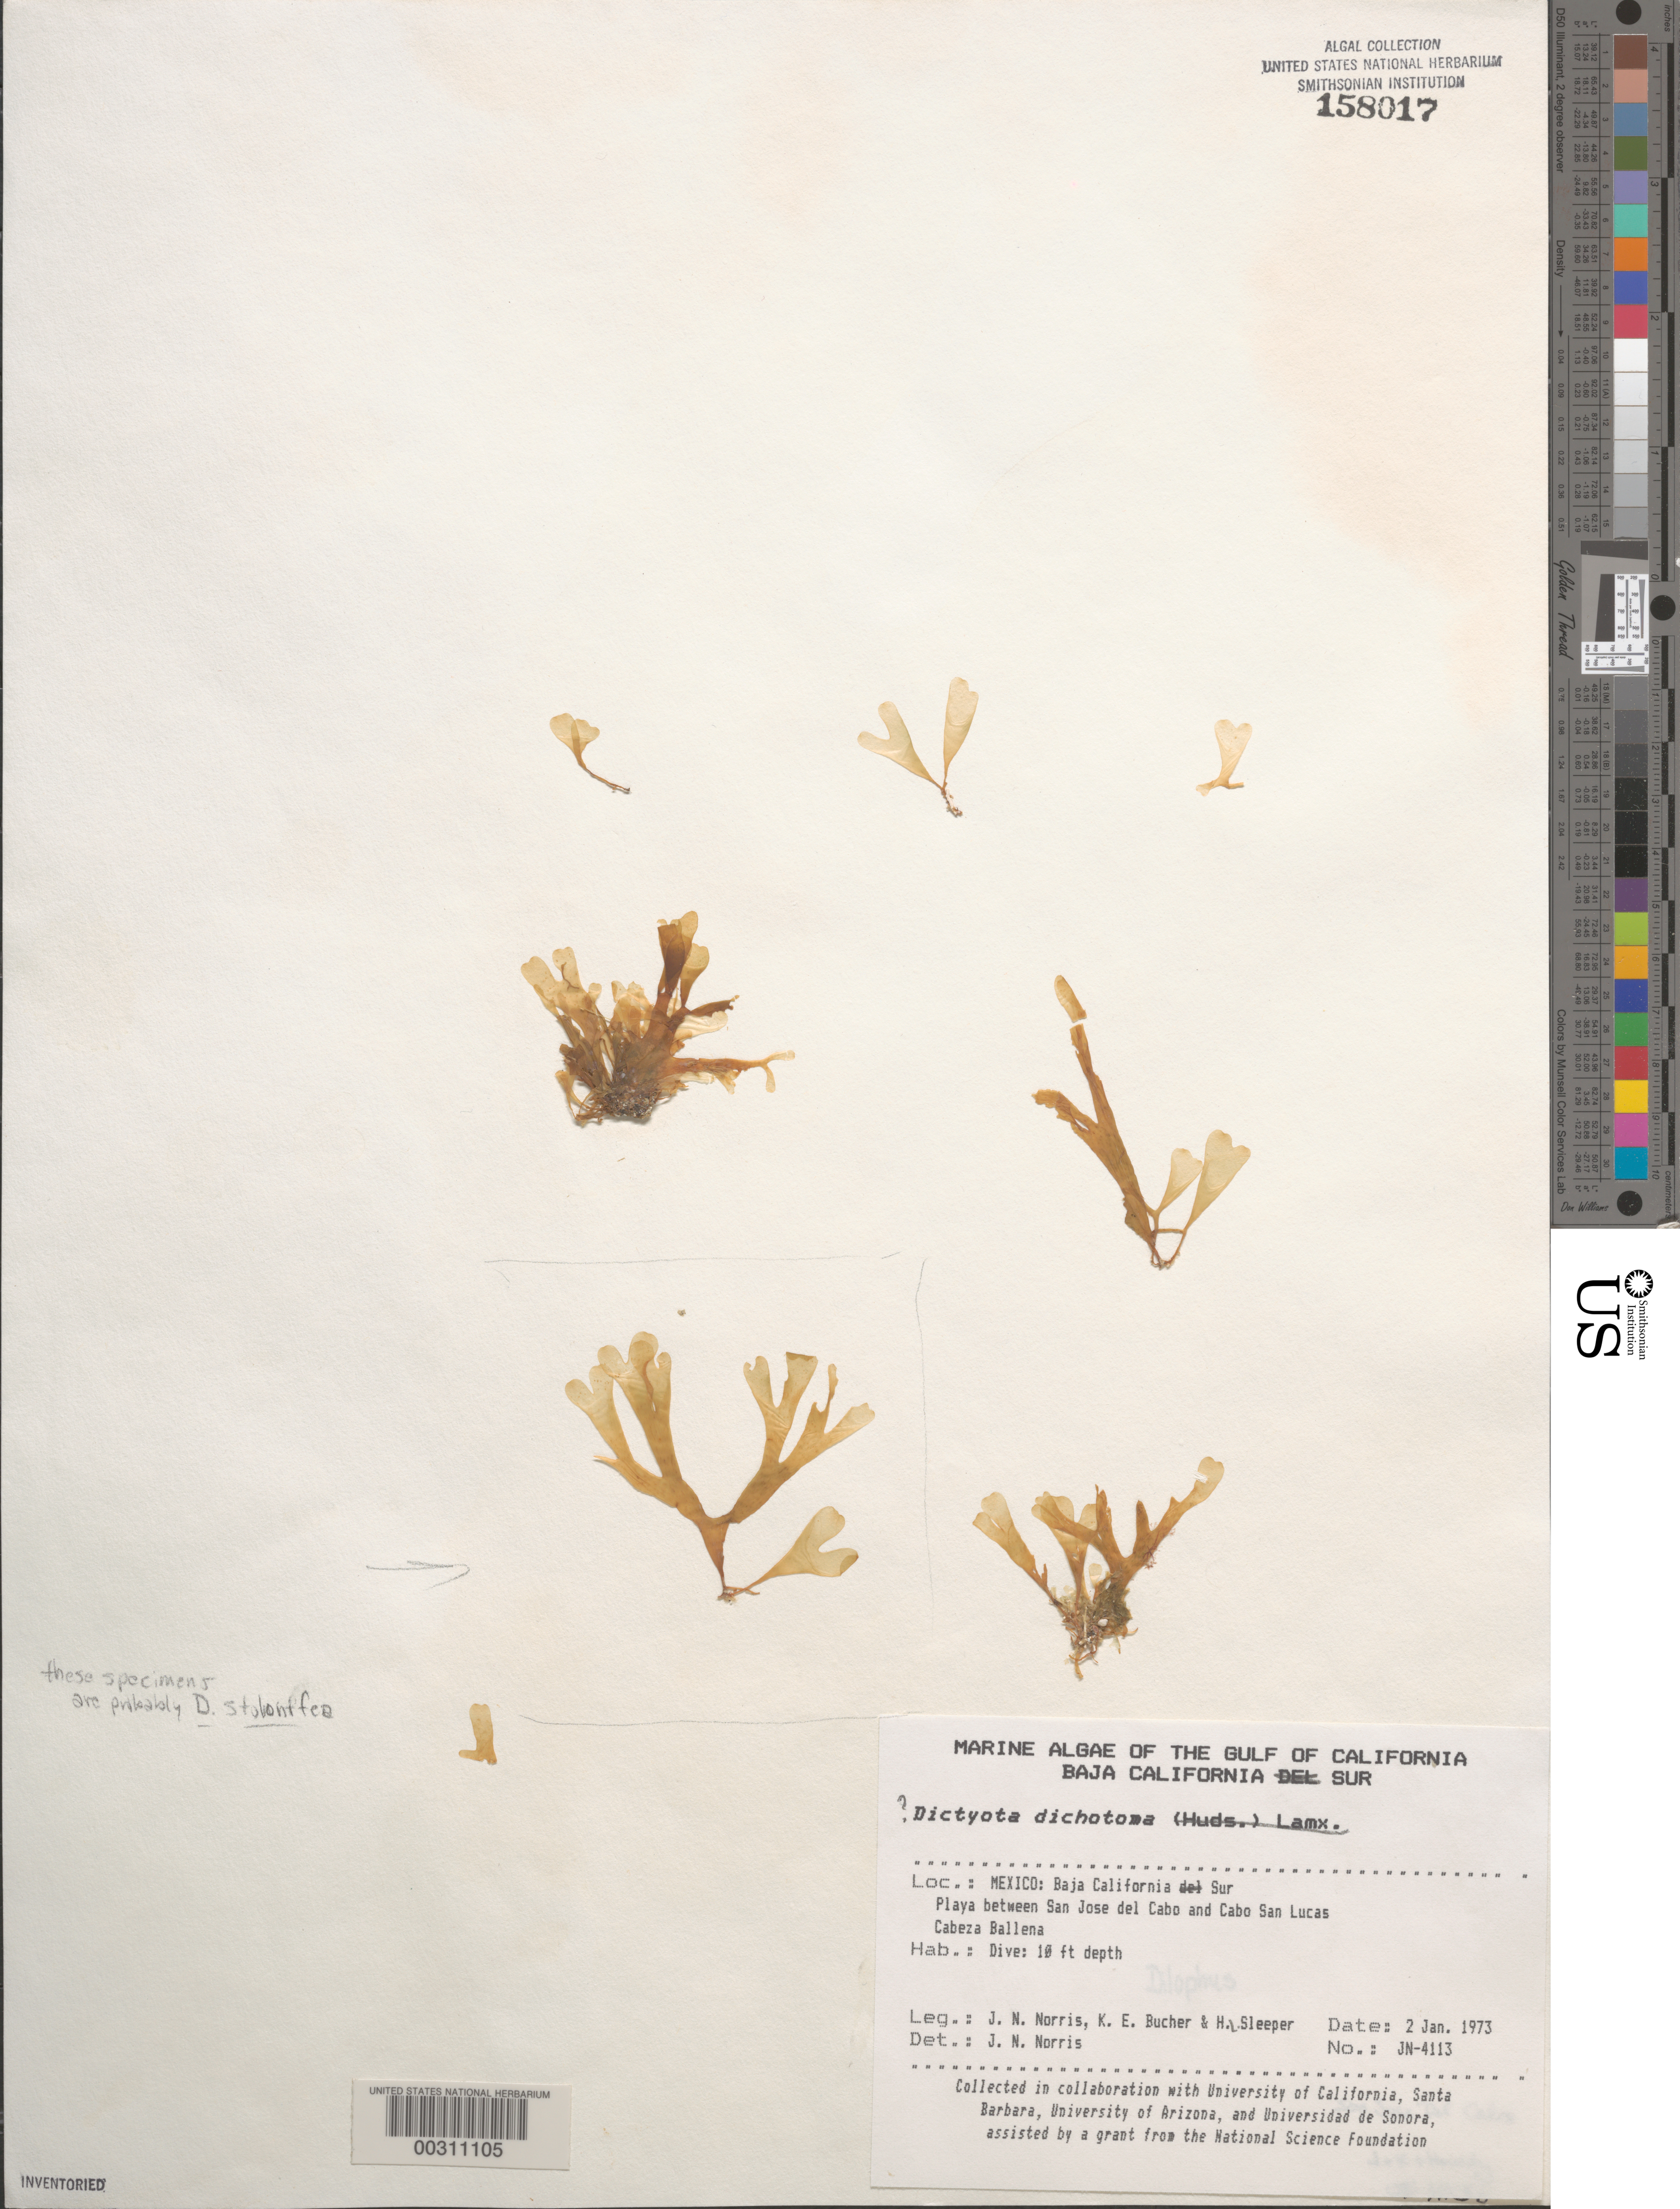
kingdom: Chromista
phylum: Ochrophyta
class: Phaeophyceae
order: Dictyotales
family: Dictyotaceae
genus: Dictyota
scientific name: Dictyota dichotoma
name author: (Huds.) J.V.Lamouroux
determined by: Norris, James N.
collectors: J. N. Norris, K. E. Bucher & H. Sleeper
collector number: JN-4113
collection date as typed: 02 Jan 1973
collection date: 1973-01-02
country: Mexico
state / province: Baja California Sur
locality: Cabeza Ballena between San Jose del Cabo and Cabo San Lucas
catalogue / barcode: US 158017